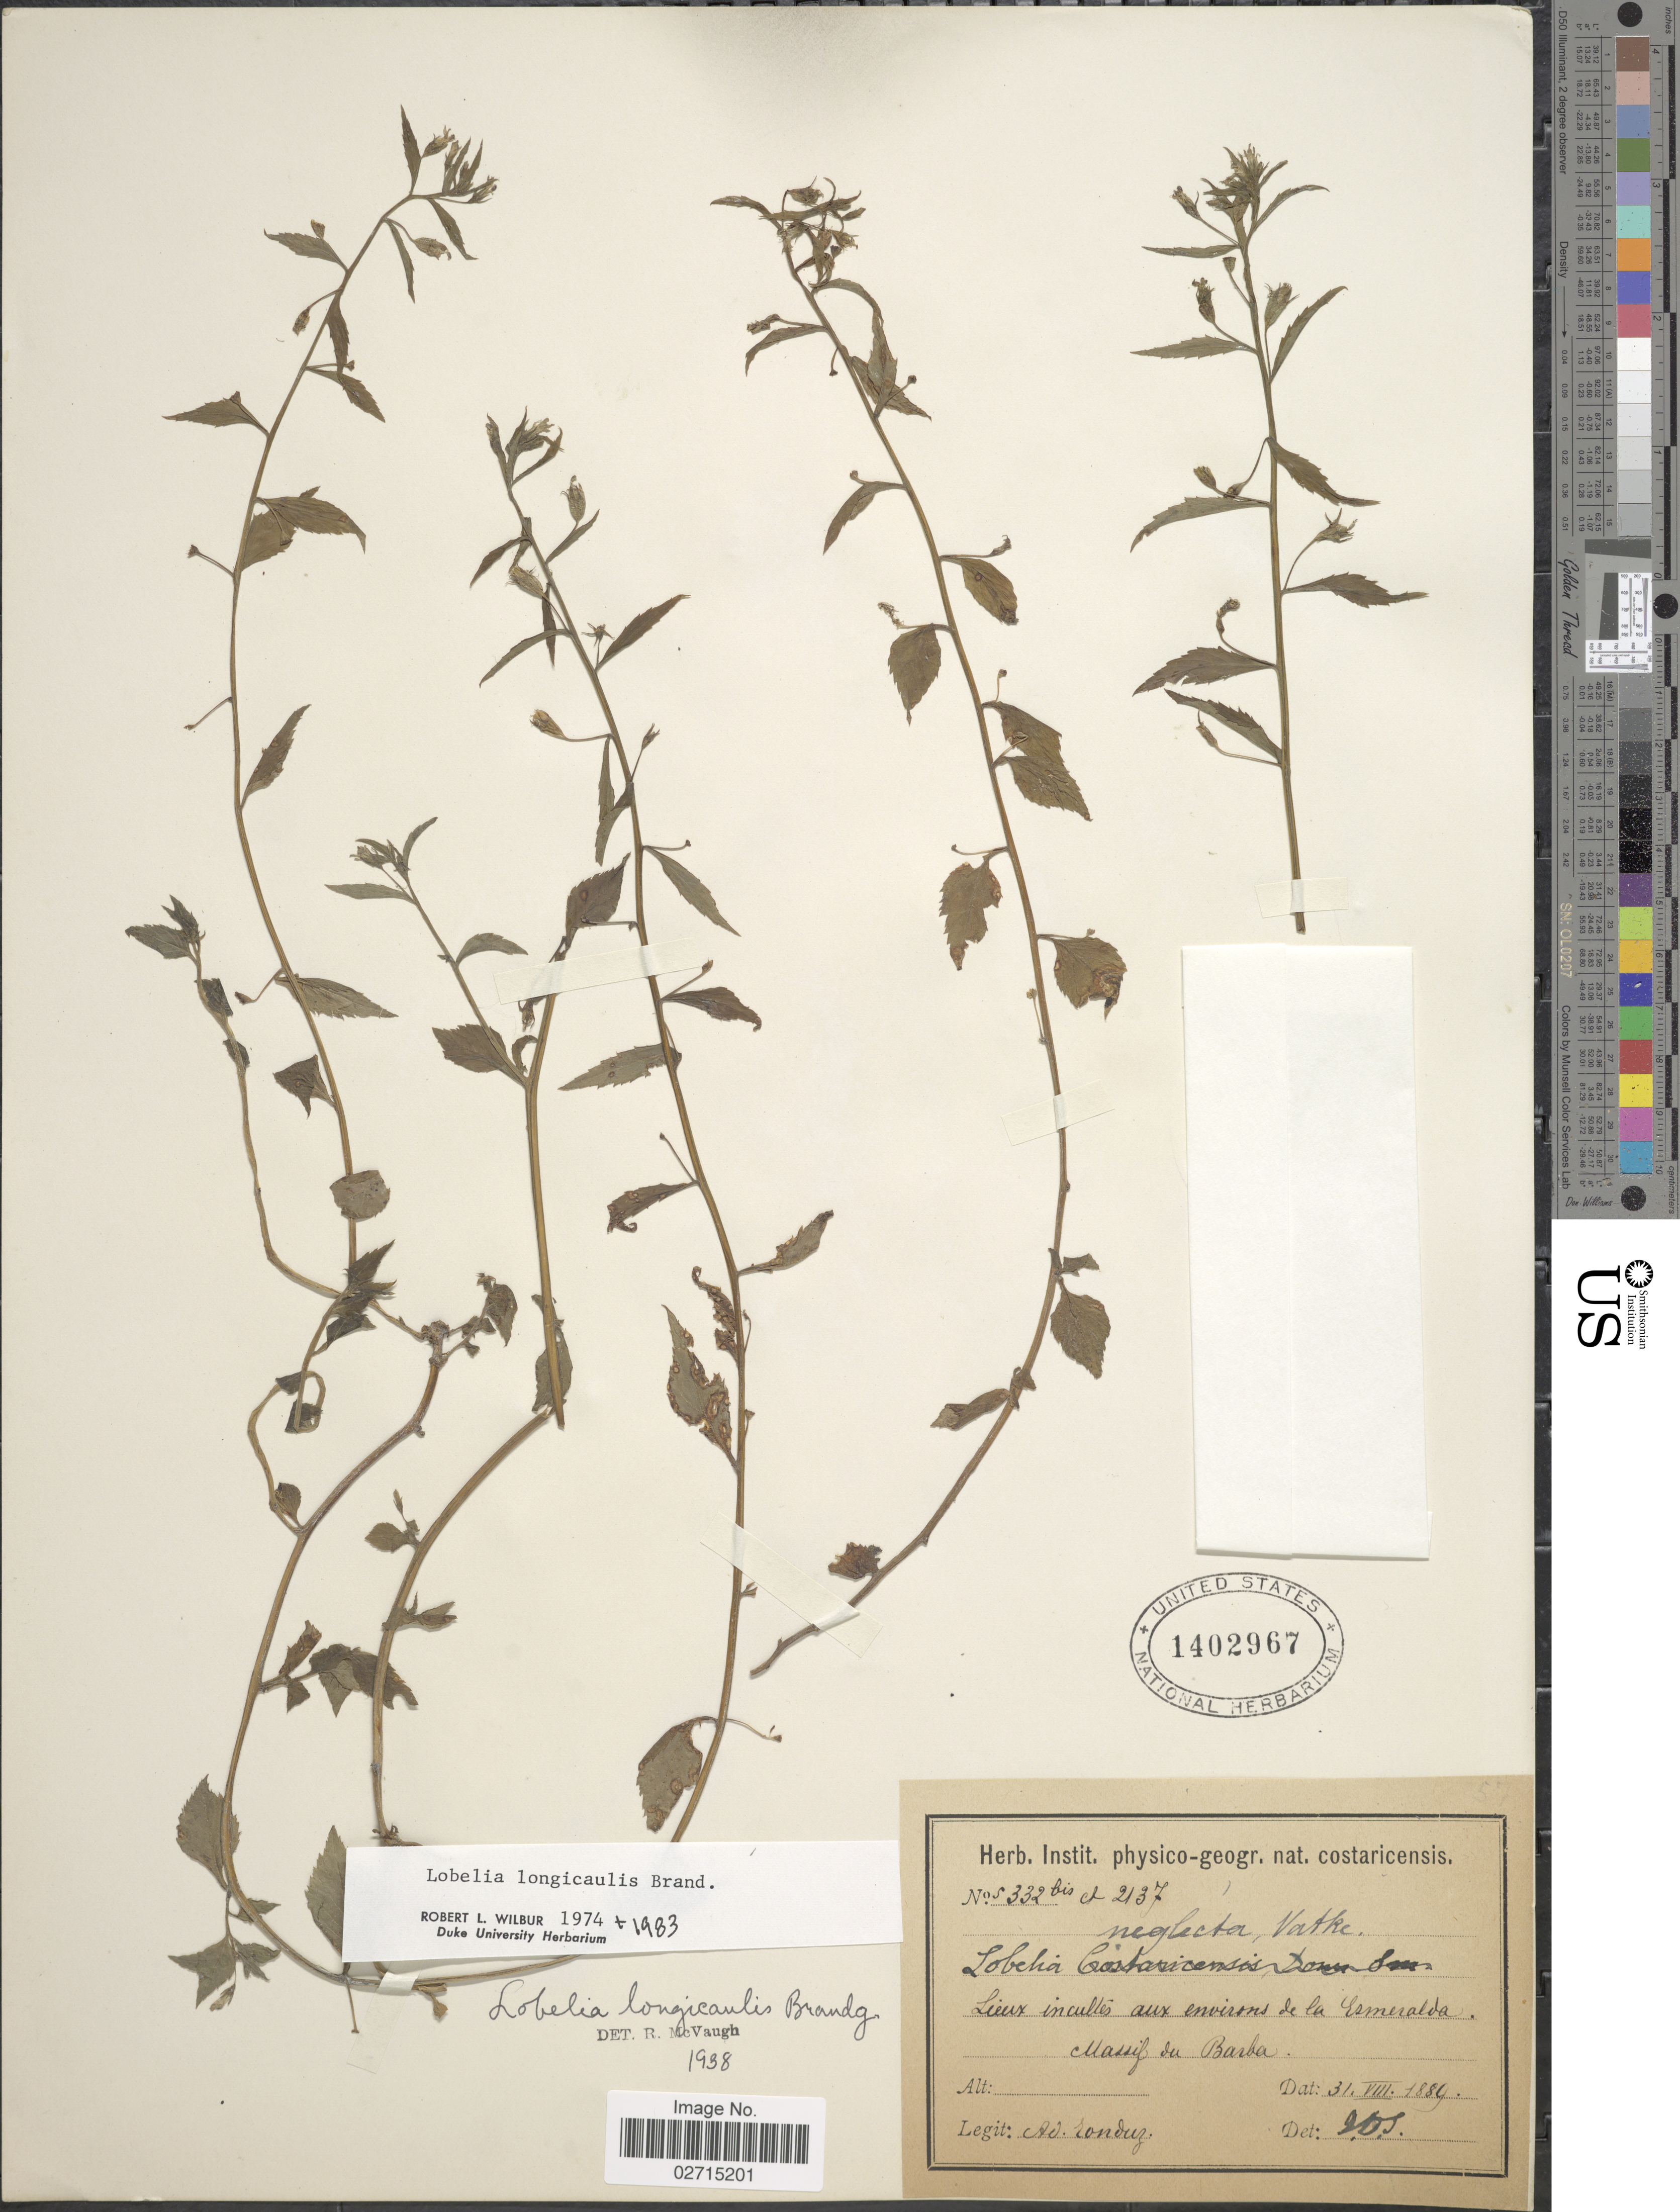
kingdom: Plantae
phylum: Tracheophyta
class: Magnoliopsida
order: Asterales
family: Campanulaceae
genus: Lobelia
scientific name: Lobelia longicaulis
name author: Brandegee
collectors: A. Tonduz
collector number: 332 bis/2137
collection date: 1889-08-31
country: Costa Rica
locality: Lieux incultes aux environs La Esmeralda, Massif du Barba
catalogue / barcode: US 1402967